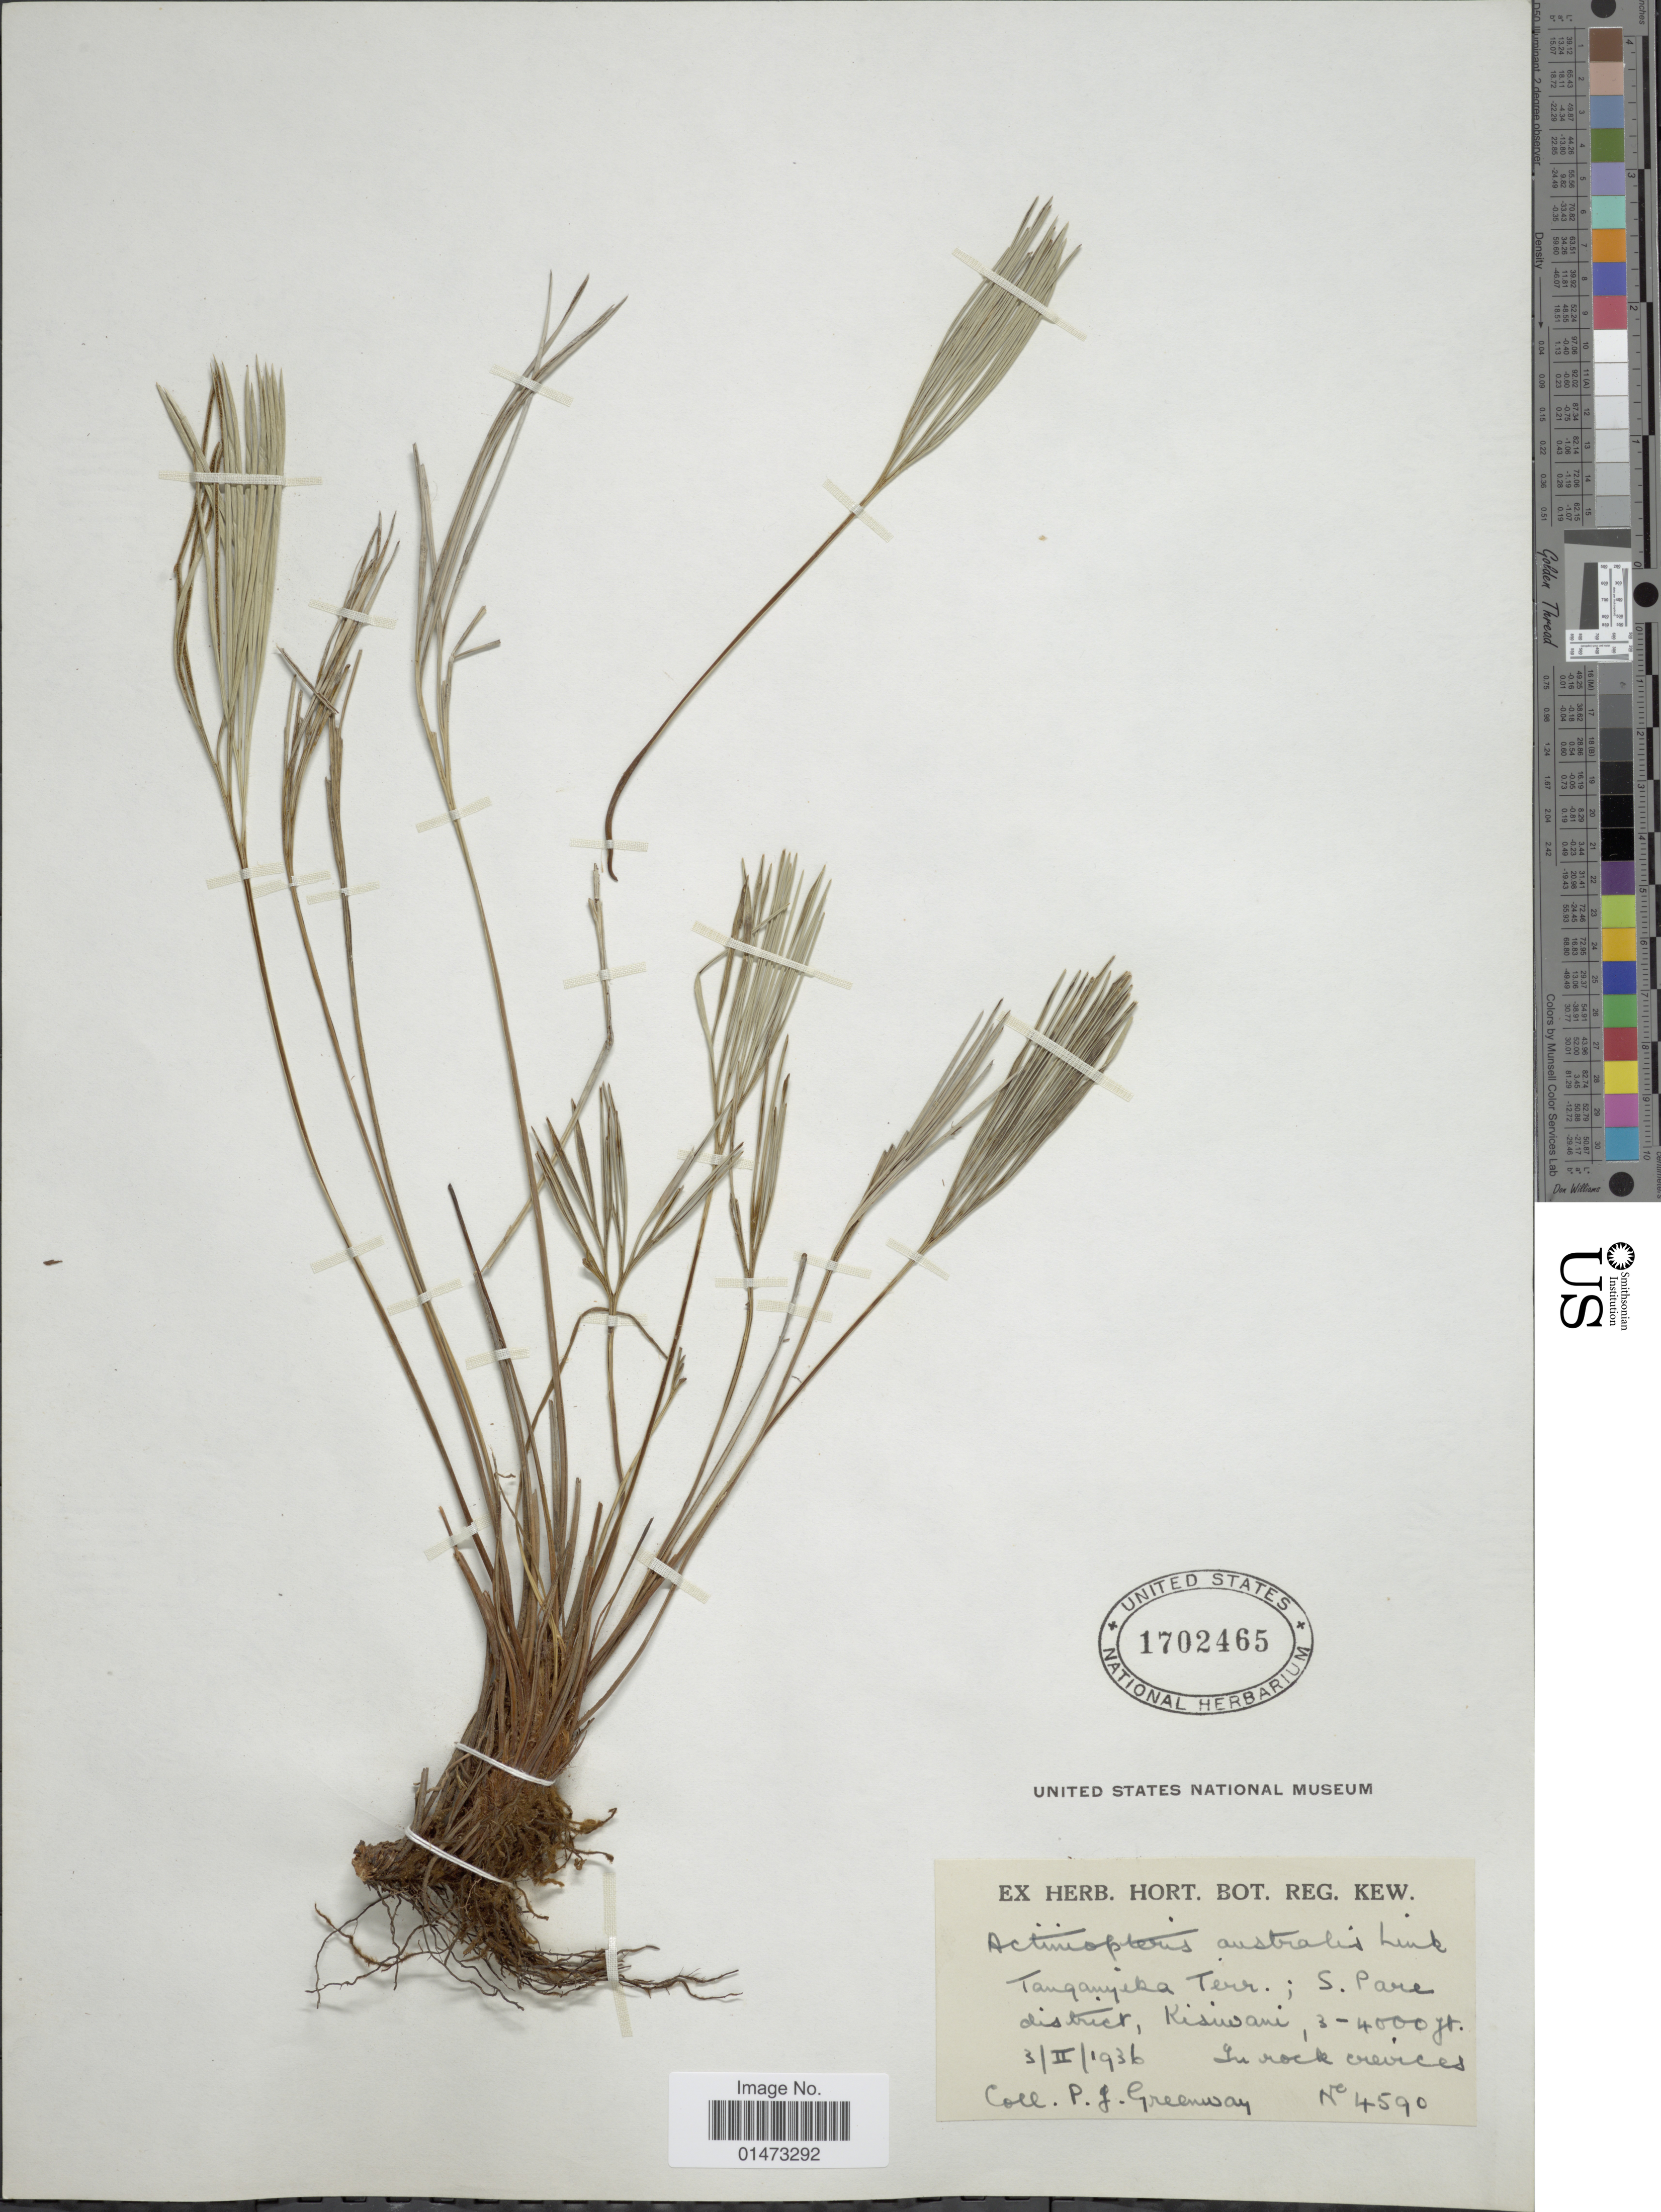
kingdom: Plantae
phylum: Tracheophyta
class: Polypodiopsida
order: Polypodiales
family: Pteridaceae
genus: Actiniopteris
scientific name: Actiniopteris semiflabellata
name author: Pic. Serm.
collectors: P. J. Greenway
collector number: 4590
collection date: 1936-02-03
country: Tanzania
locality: Tanganyika Terr.; S. Pare district, Kisiwani.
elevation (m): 914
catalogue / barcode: US 1702465